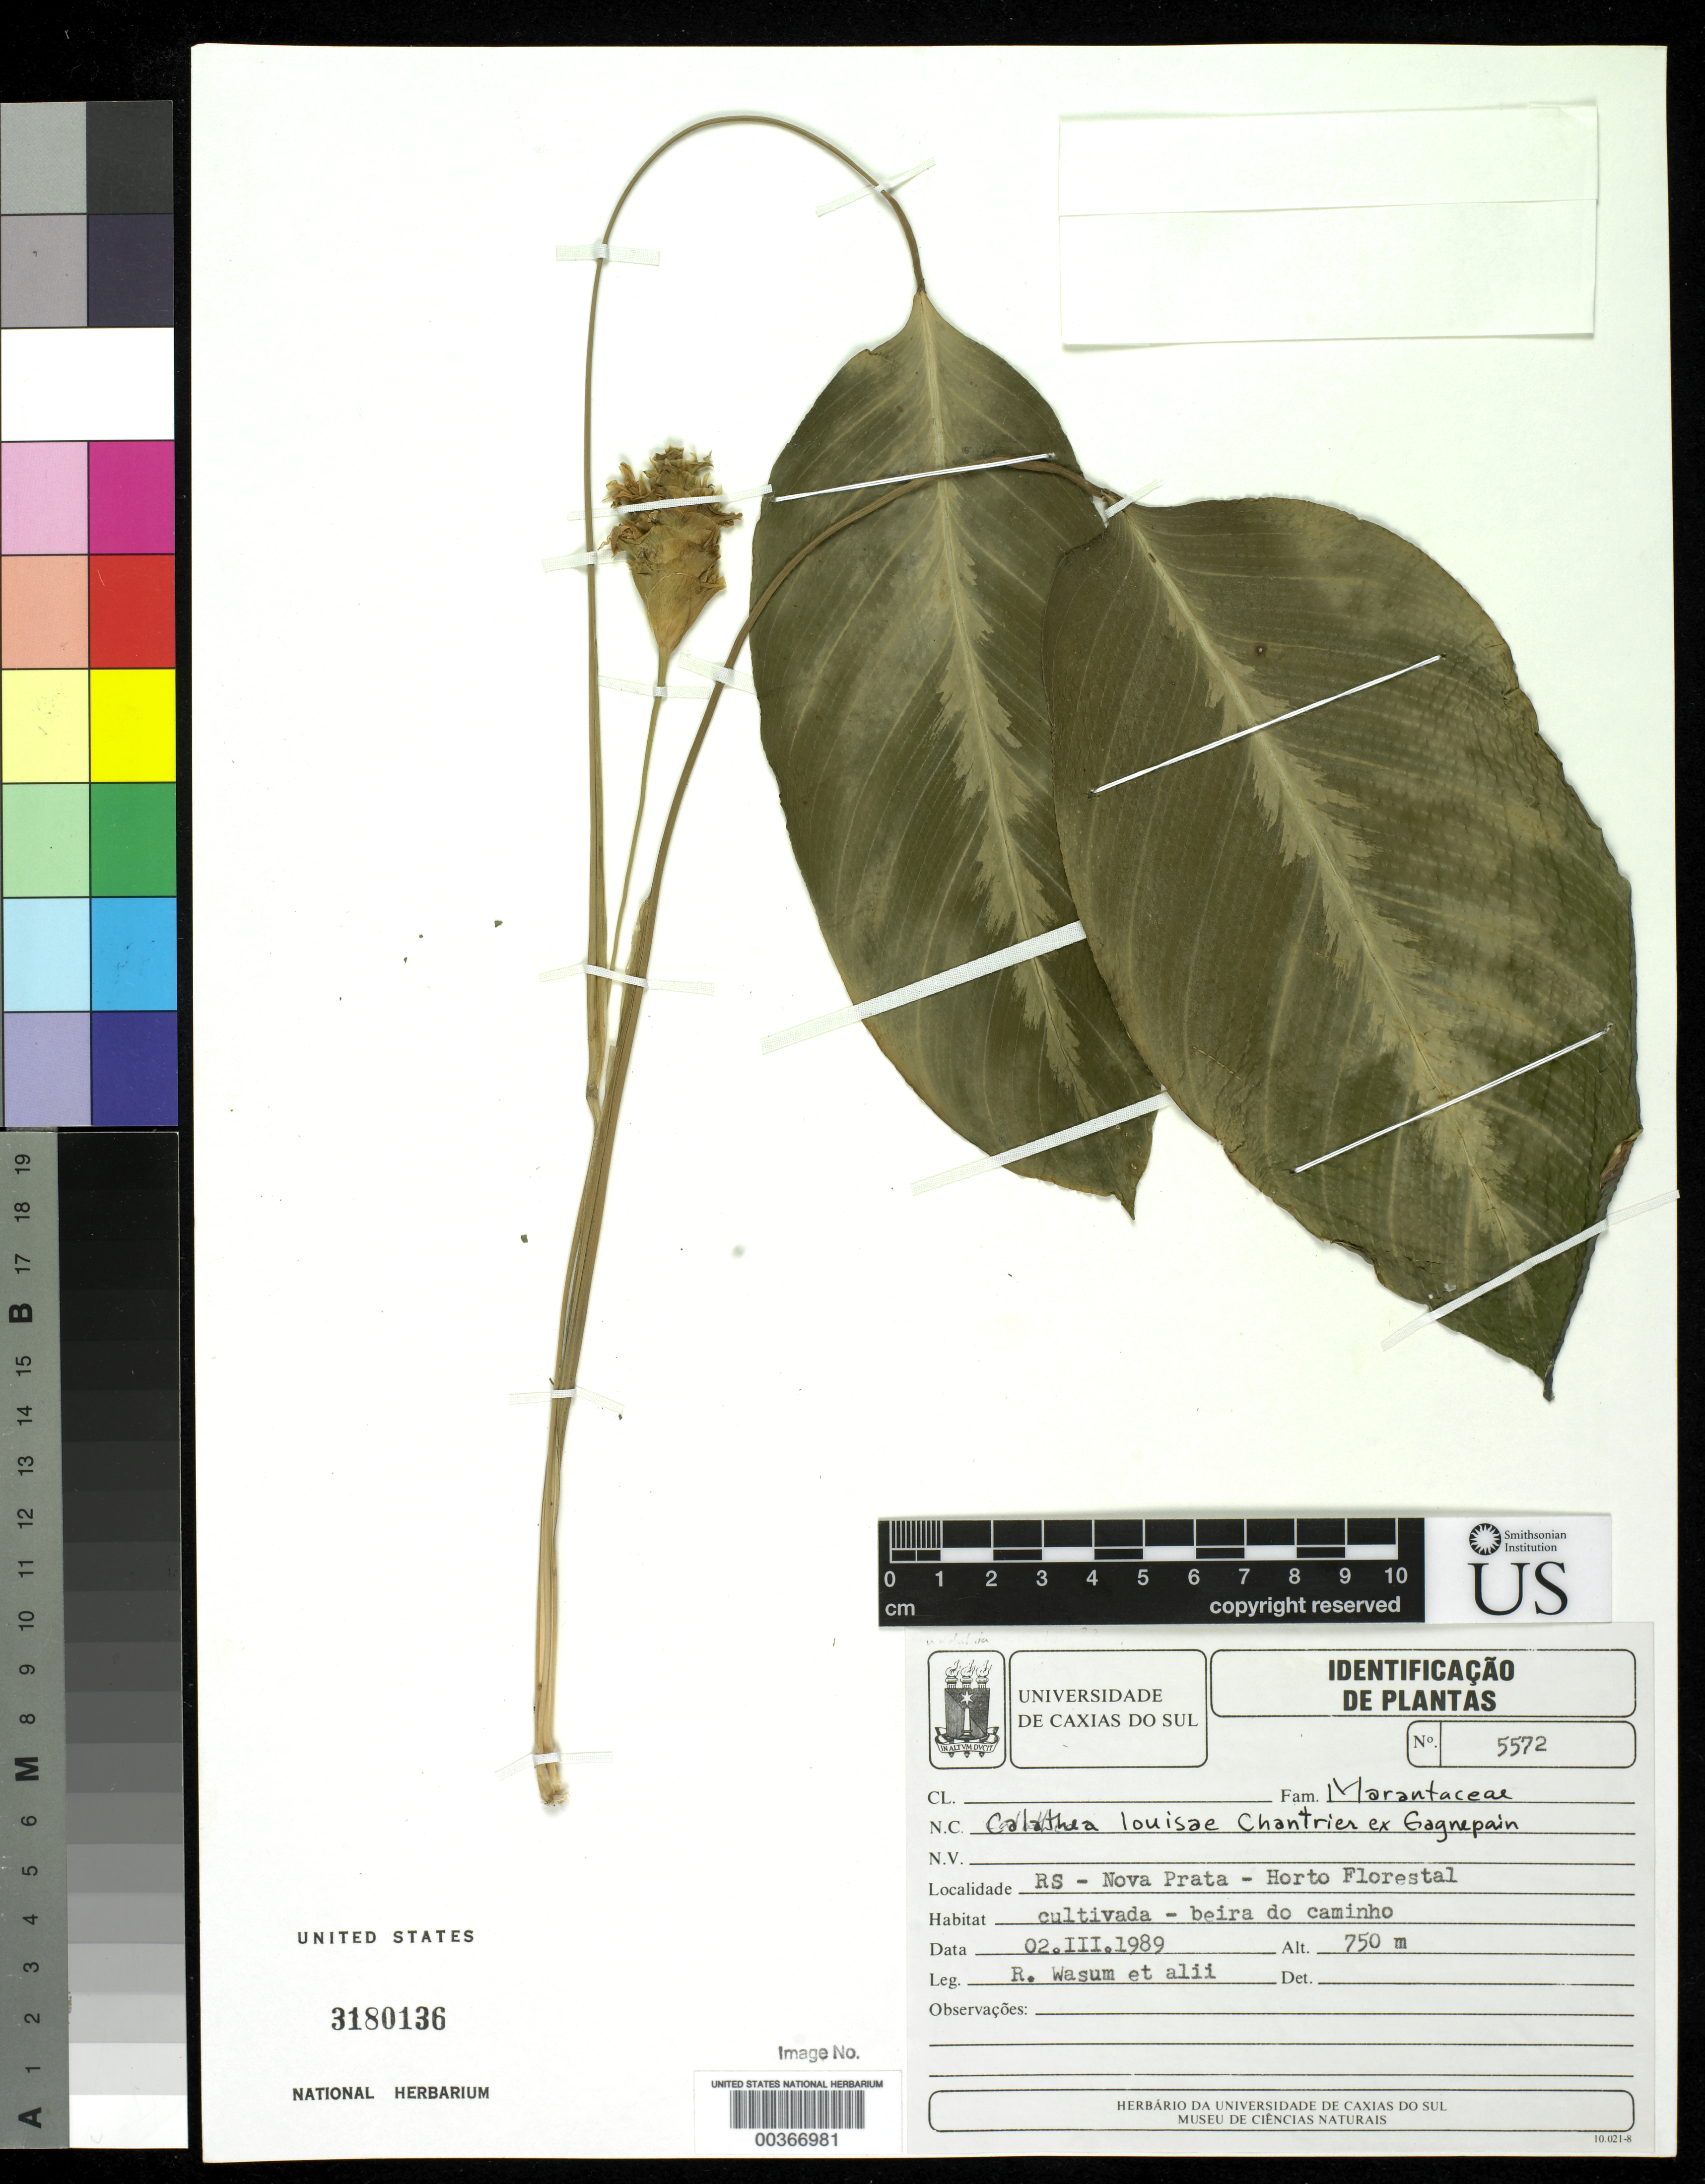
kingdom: Plantae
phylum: Tracheophyta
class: Liliopsida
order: Zingiberales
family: Marantaceae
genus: Goeppertia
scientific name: Goeppertia louisae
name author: (Gagnep.) Borchs. & S. Suárez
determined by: Strong, M. T., (US), Smithsonian Institution - National Museum of Natural History (UNITED STATES)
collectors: R. A. Wasum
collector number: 5572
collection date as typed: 02 Mar 1989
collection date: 1989-03-02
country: Brazil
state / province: Minas Gerais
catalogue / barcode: US 3180136